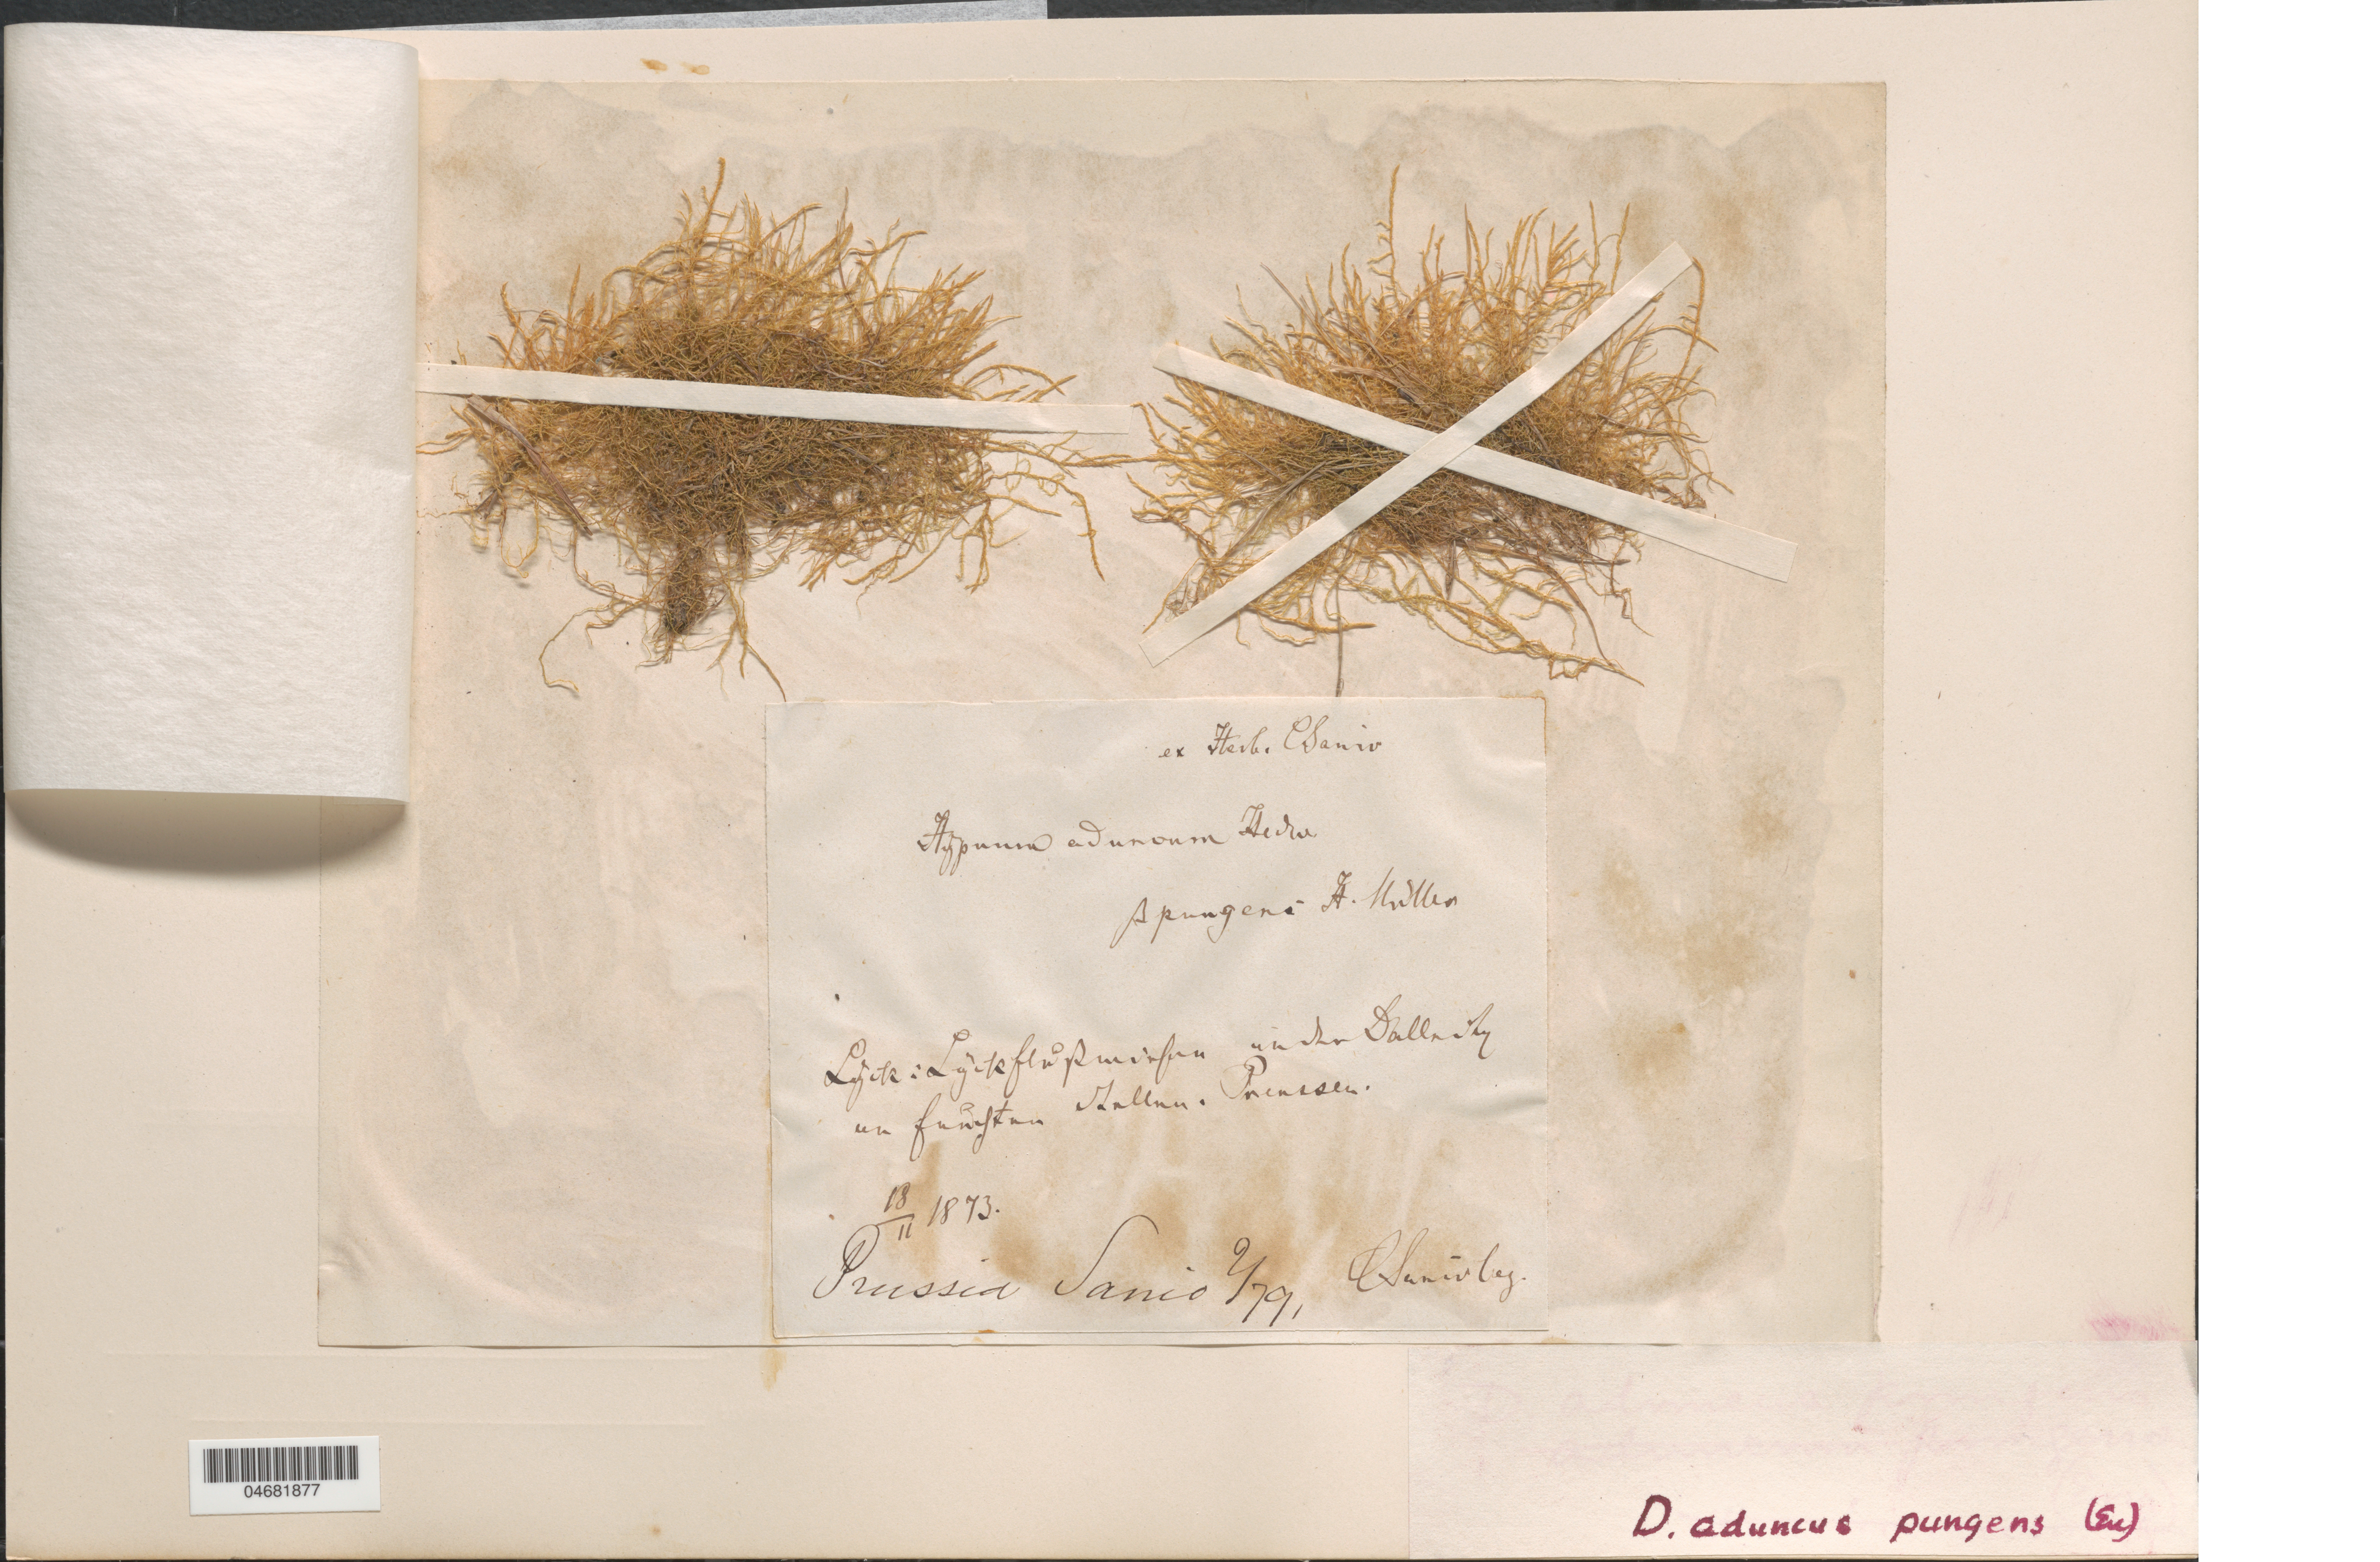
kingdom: Plantae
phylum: Bryophyta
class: Bryopsida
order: Hypnales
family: Hypnaceae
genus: Hypnum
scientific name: Hypnum aduncum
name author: Hedw.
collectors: C. Sanio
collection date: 1873-11-18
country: Poland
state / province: Warminsko-Mazurskie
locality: Lyck. Prussia.